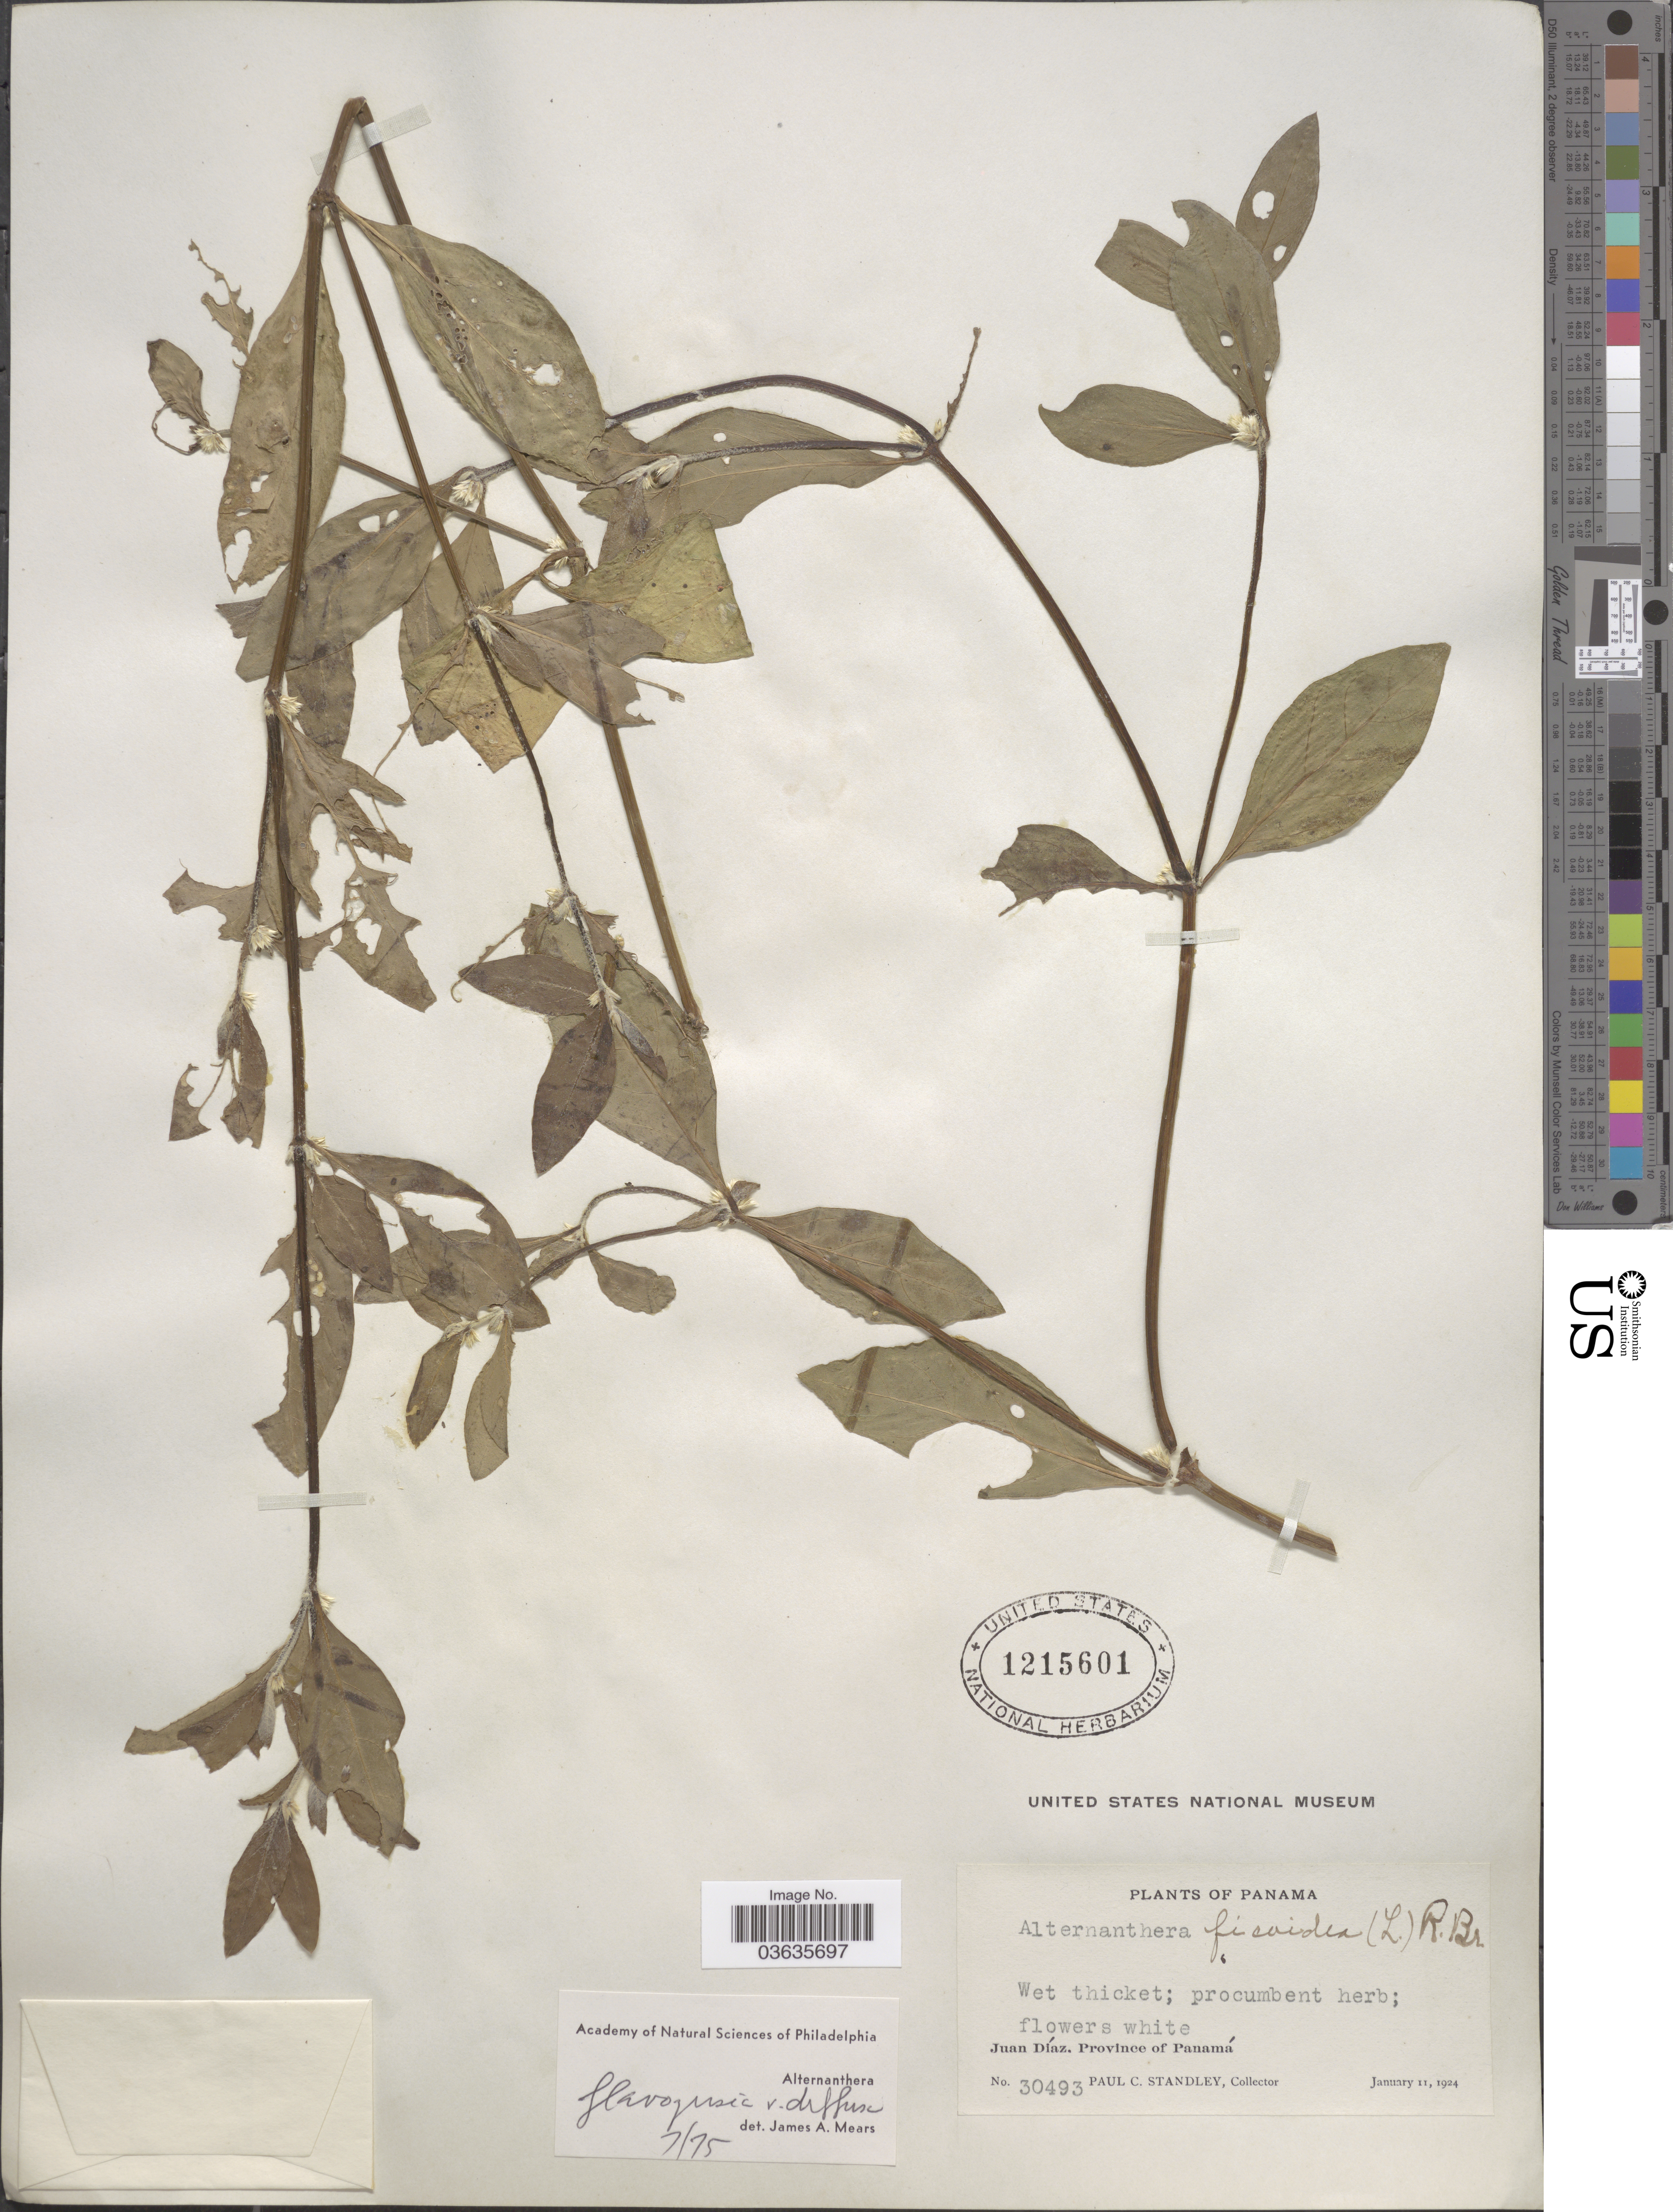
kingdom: Plantae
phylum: Tracheophyta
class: Magnoliopsida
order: Caryophyllales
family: Amaranthaceae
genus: Alternanthera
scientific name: Alternanthera flavogrisea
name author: Urb.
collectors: P. C. Standley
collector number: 30493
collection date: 1924-01-11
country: Panama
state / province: Panamá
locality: Juan Díaz.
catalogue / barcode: US 1215601